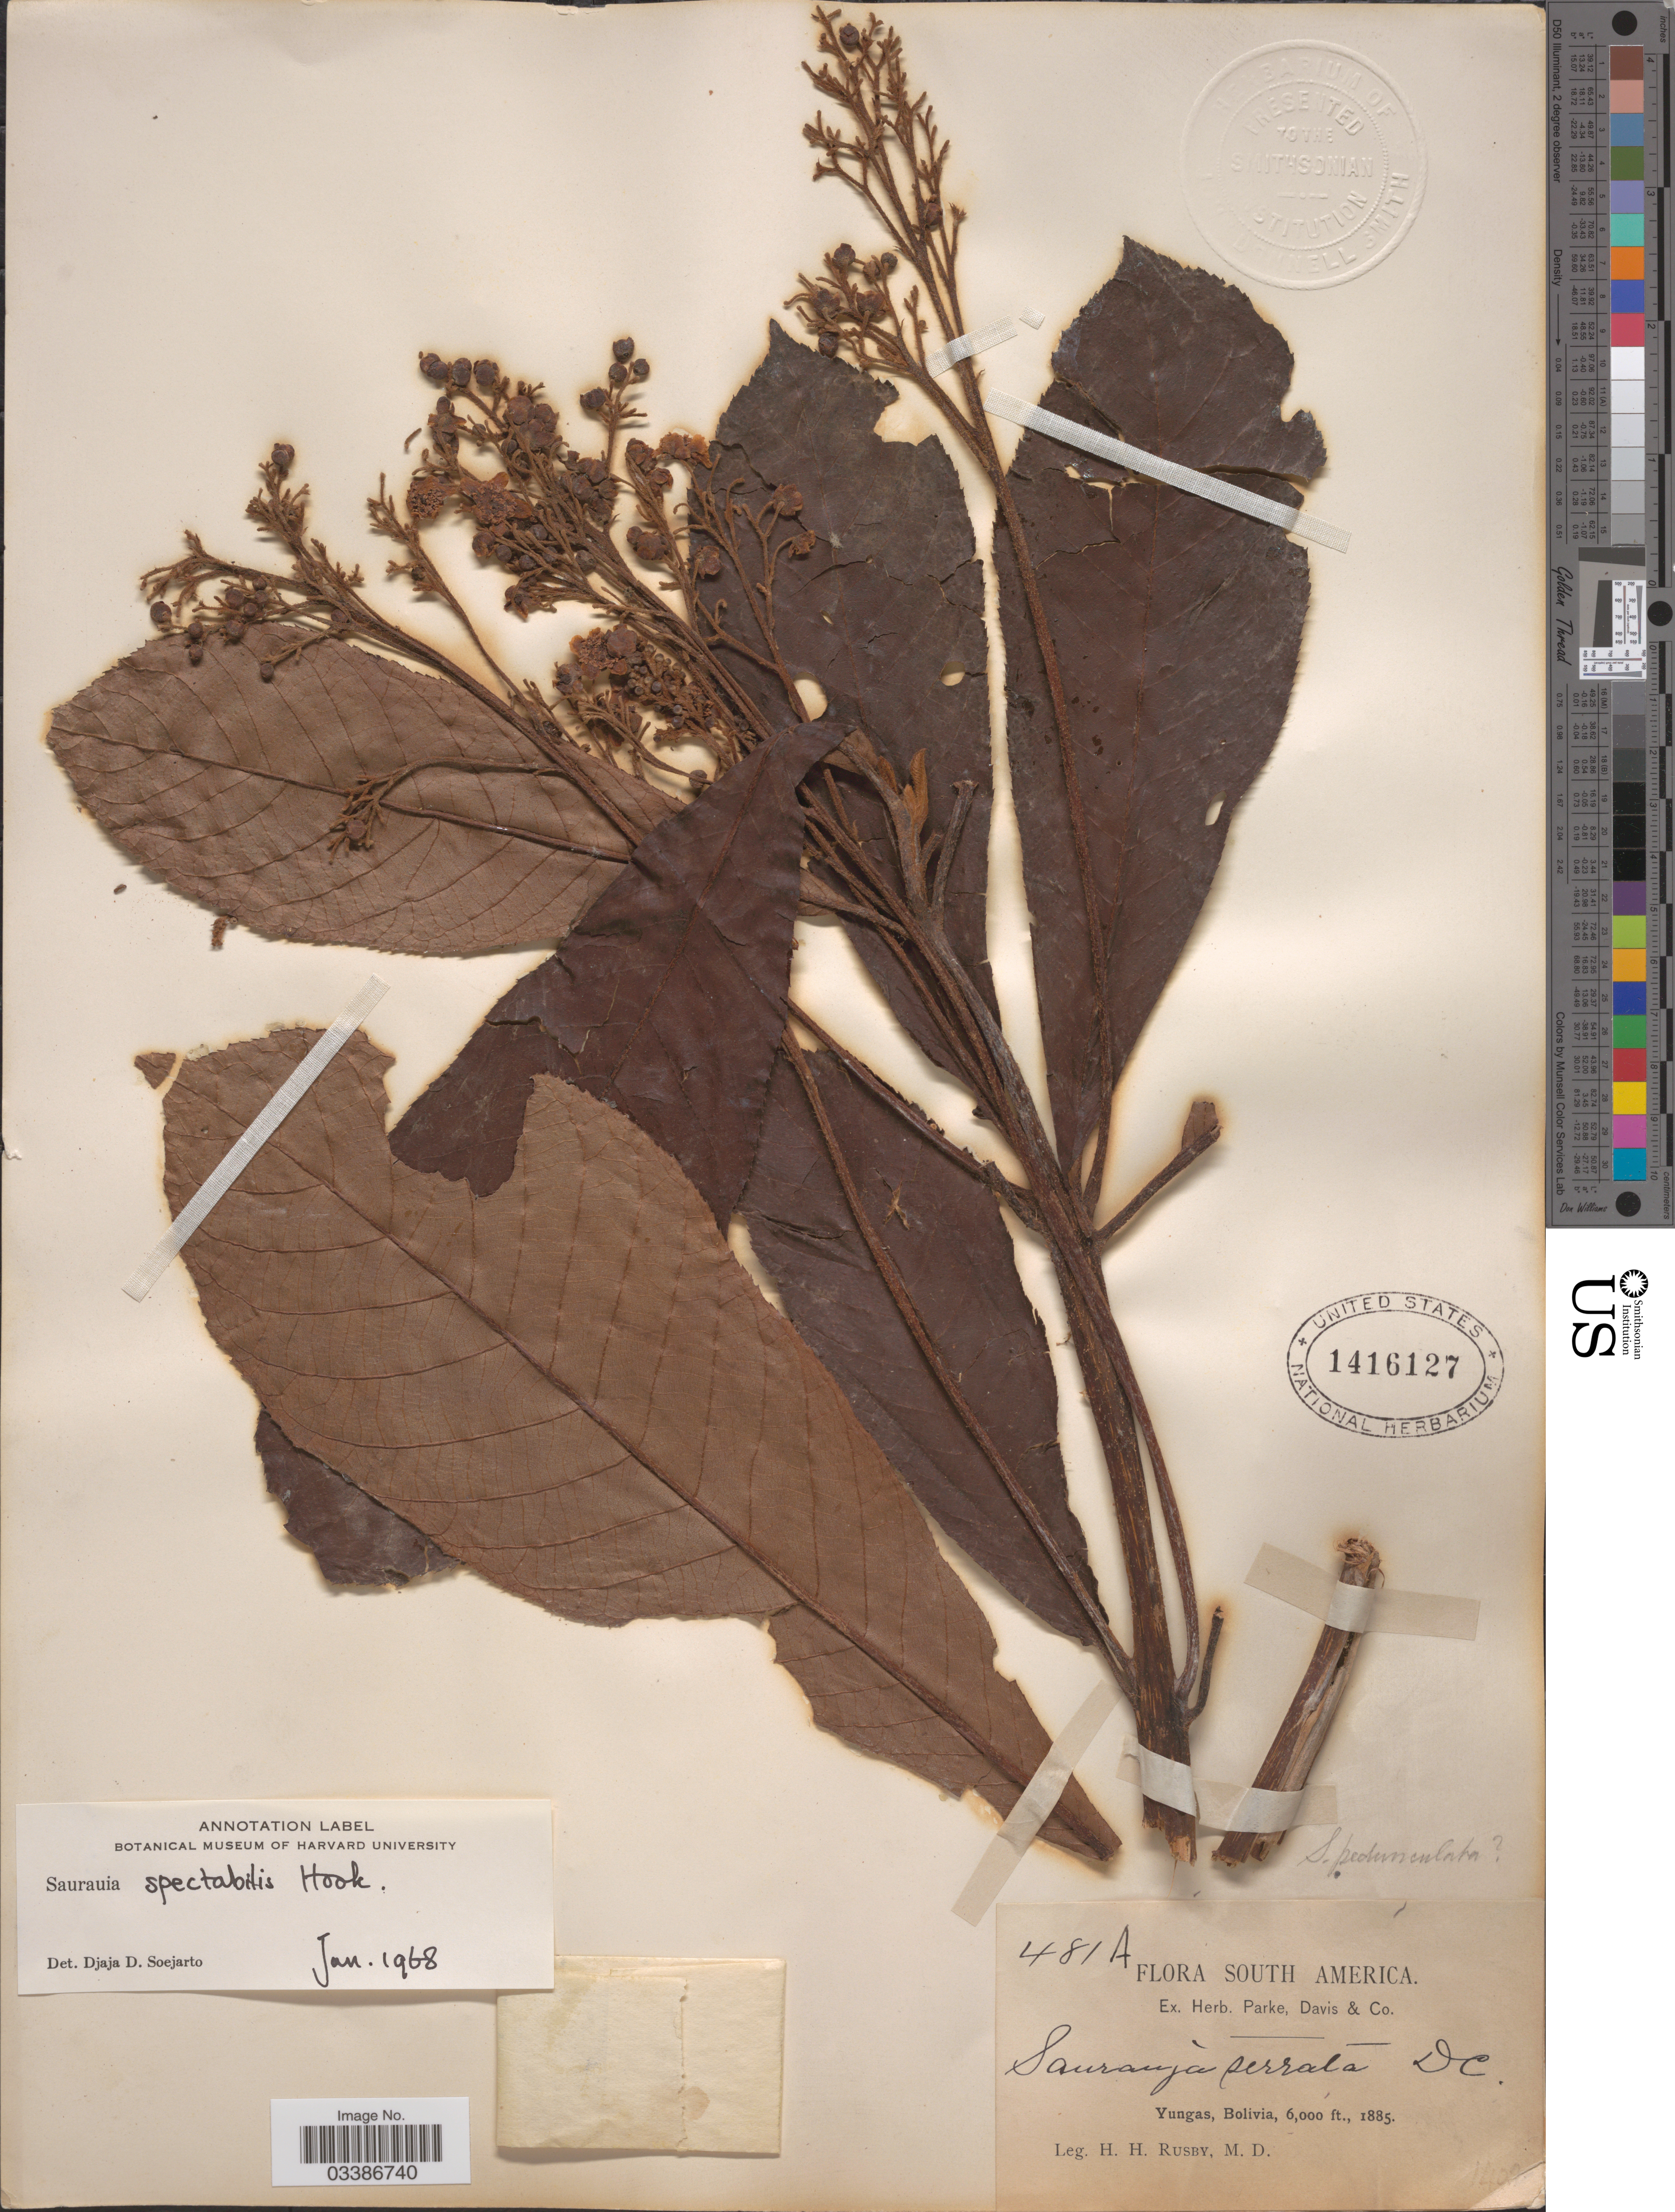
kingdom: Plantae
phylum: Tracheophyta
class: Magnoliopsida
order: Ericales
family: Actinidiaceae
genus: Saurauia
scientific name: Saurauia spectabilis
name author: Hook.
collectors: H. H. Rusby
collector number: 481A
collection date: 1885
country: Bolivia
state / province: La Paz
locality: Yungas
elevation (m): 1829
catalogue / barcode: US 1416127